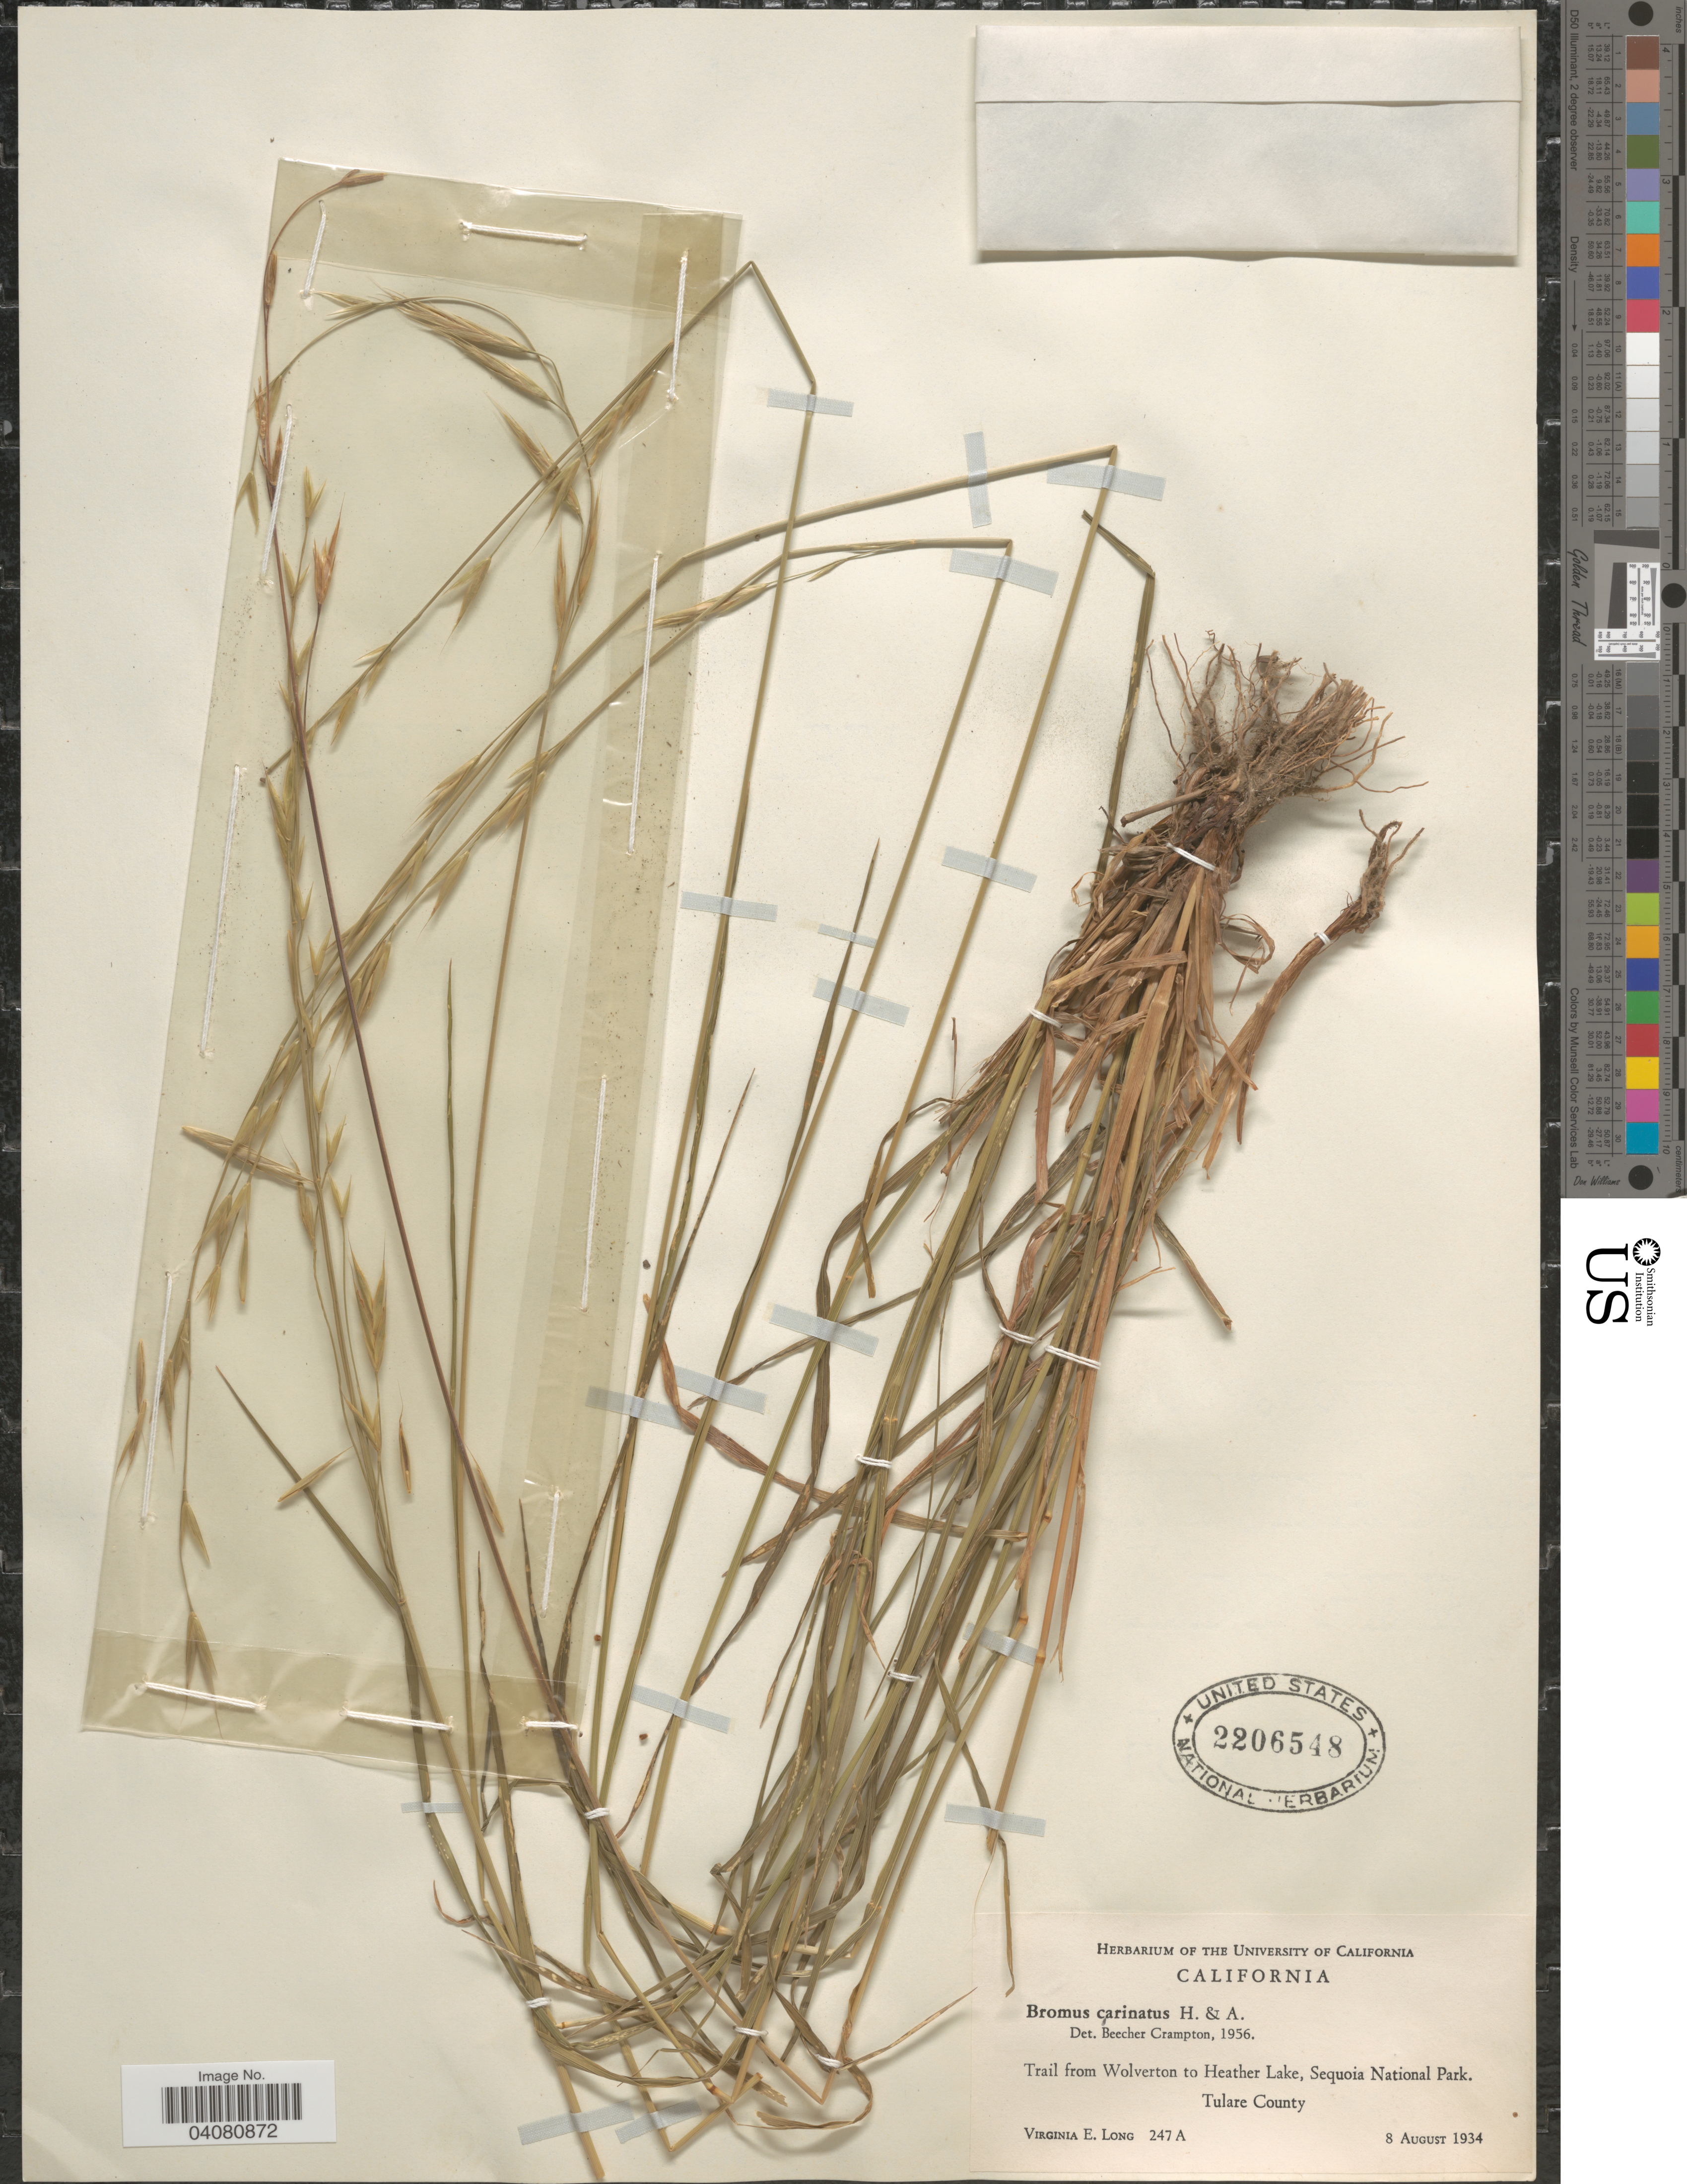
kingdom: Plantae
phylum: Tracheophyta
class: Liliopsida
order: Poales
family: Poaceae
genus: Bromus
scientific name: Bromus carinatus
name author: Hook. & Arn.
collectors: V. Long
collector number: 247A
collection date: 1934-08-08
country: United States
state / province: California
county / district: Tulare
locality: Trail from Wolverton to Heather Lake, Sequoia National Park. Tulare County.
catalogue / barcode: US 2206548